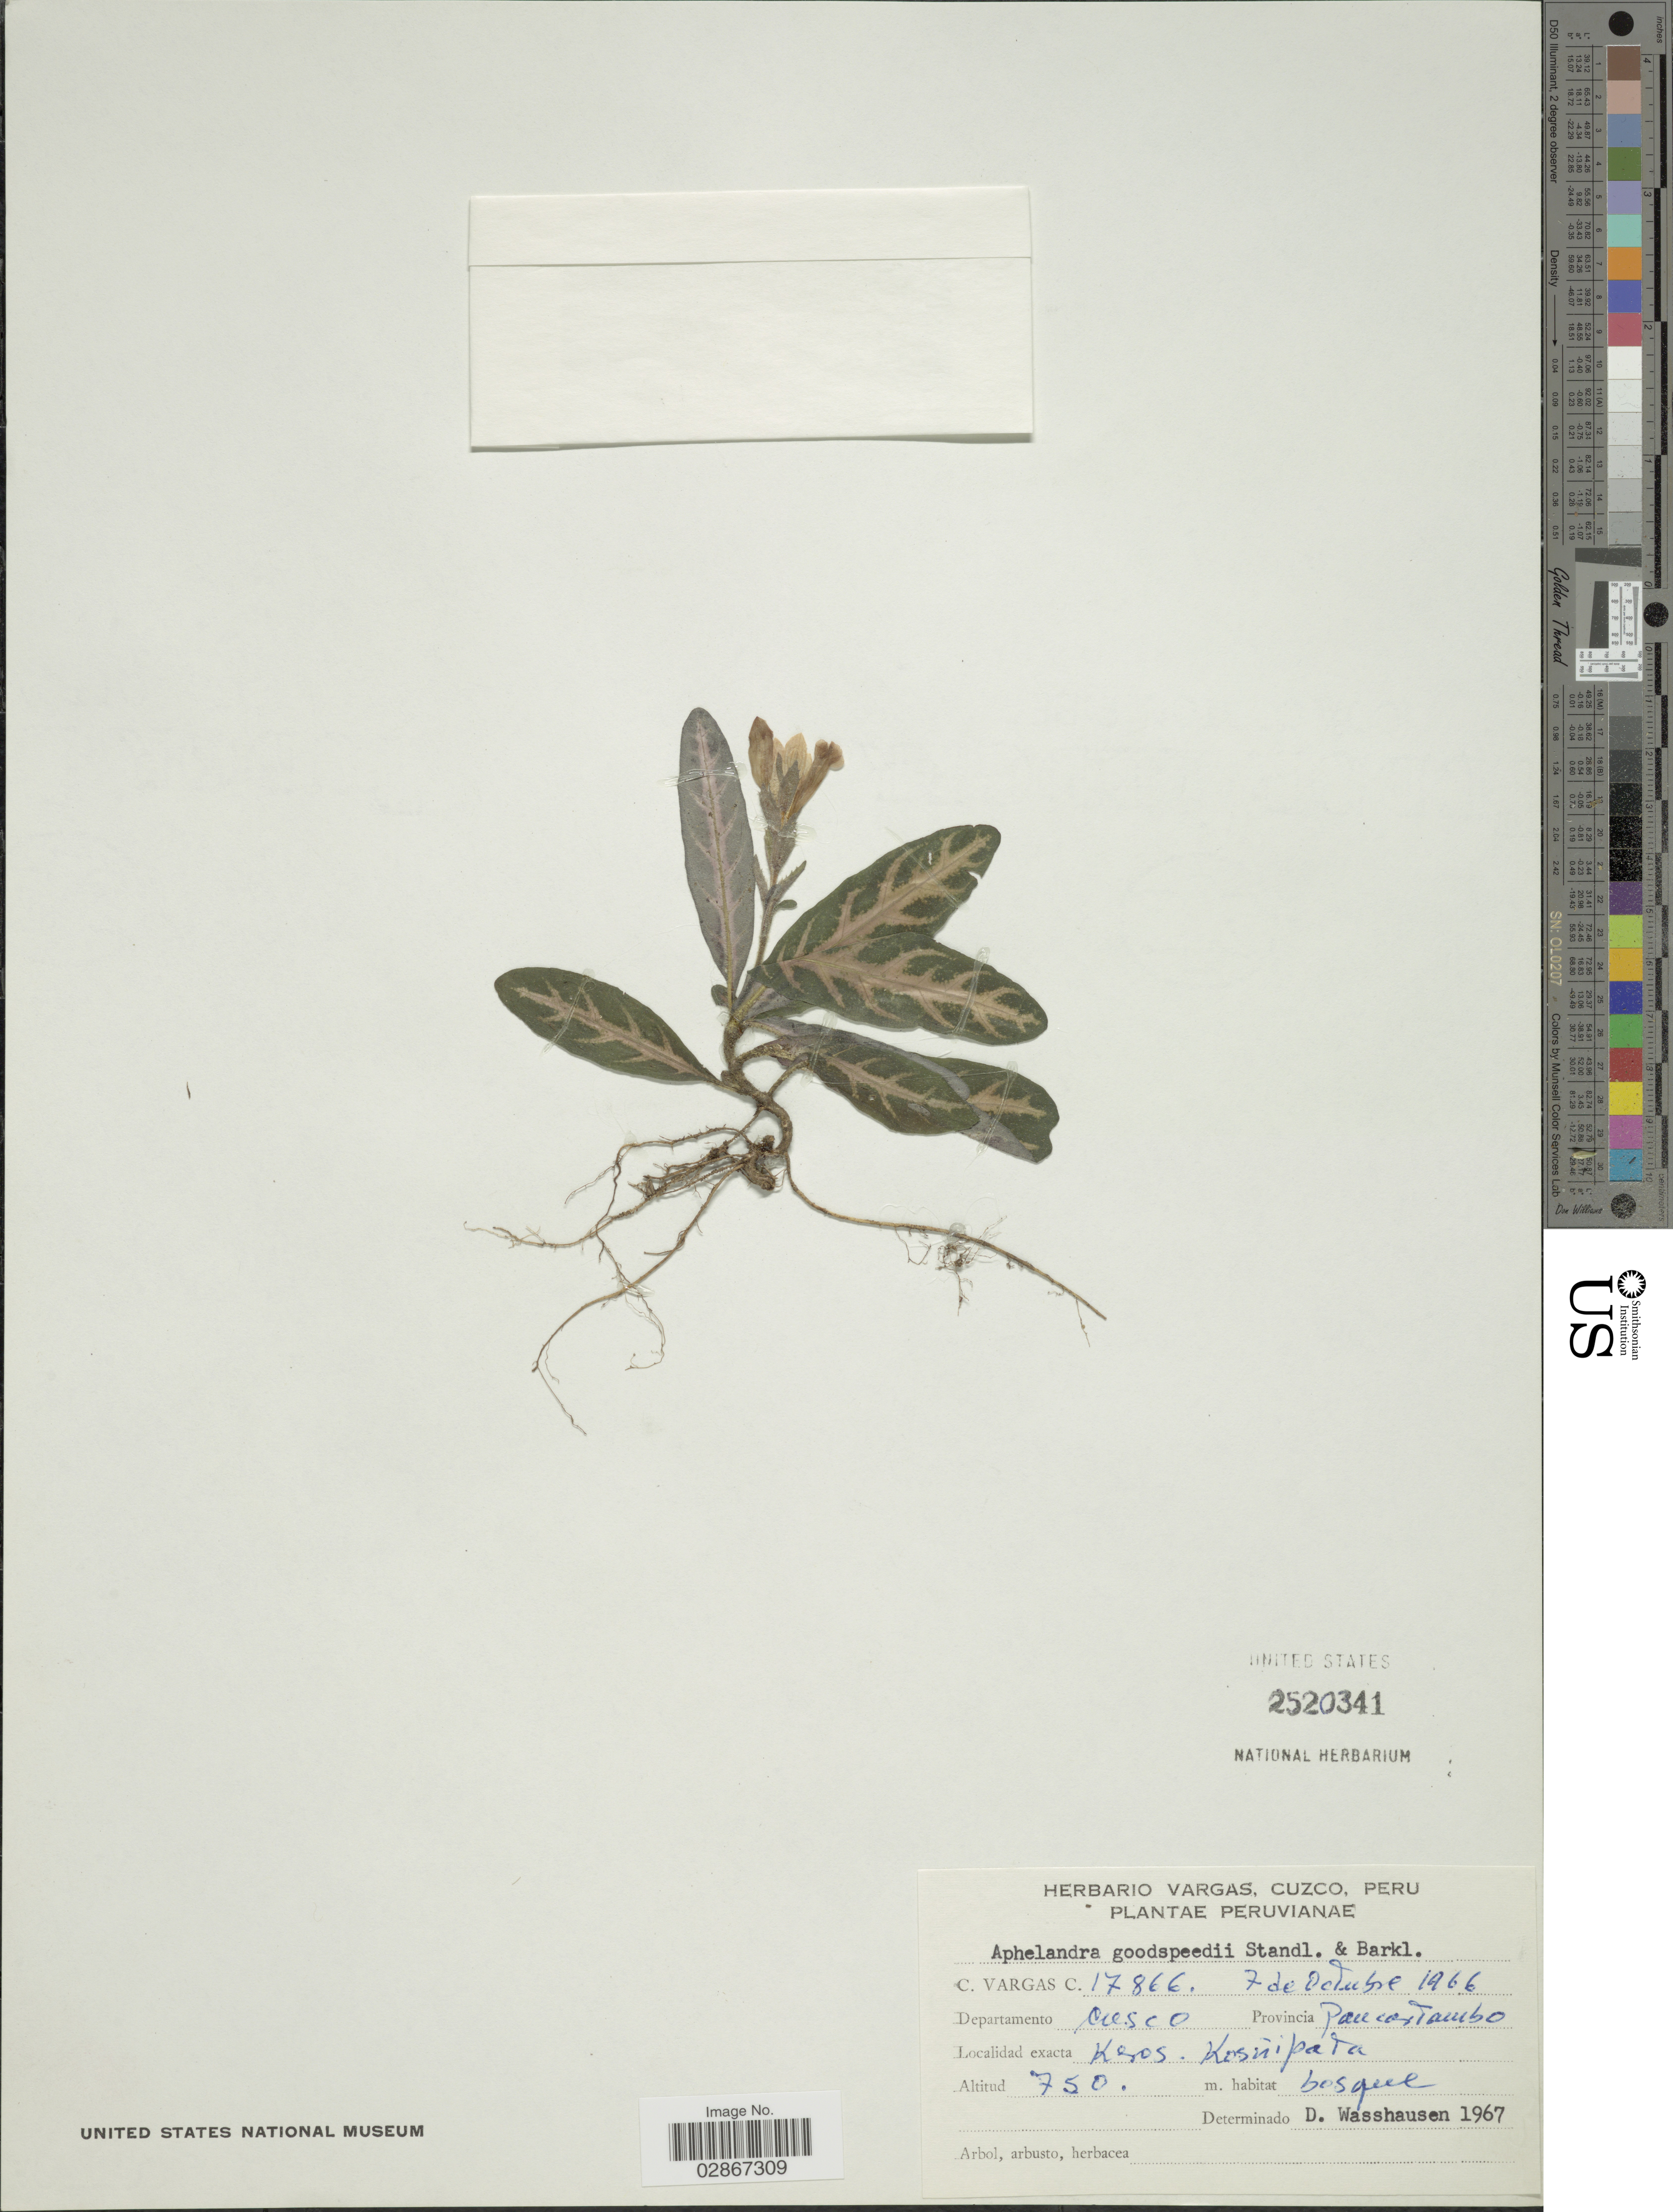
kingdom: Plantae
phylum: Tracheophyta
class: Magnoliopsida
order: Lamiales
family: Acanthaceae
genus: Aphelandra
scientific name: Aphelandra maculata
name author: (Tafalla ex Nees) Voss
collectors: C. Vargas Calderón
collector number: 17866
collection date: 1966-10-07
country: Peru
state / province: Cusco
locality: Departamento Cusco, Provincia Paucartambo. Keros, Kosnipata.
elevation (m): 750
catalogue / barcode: US 2520341